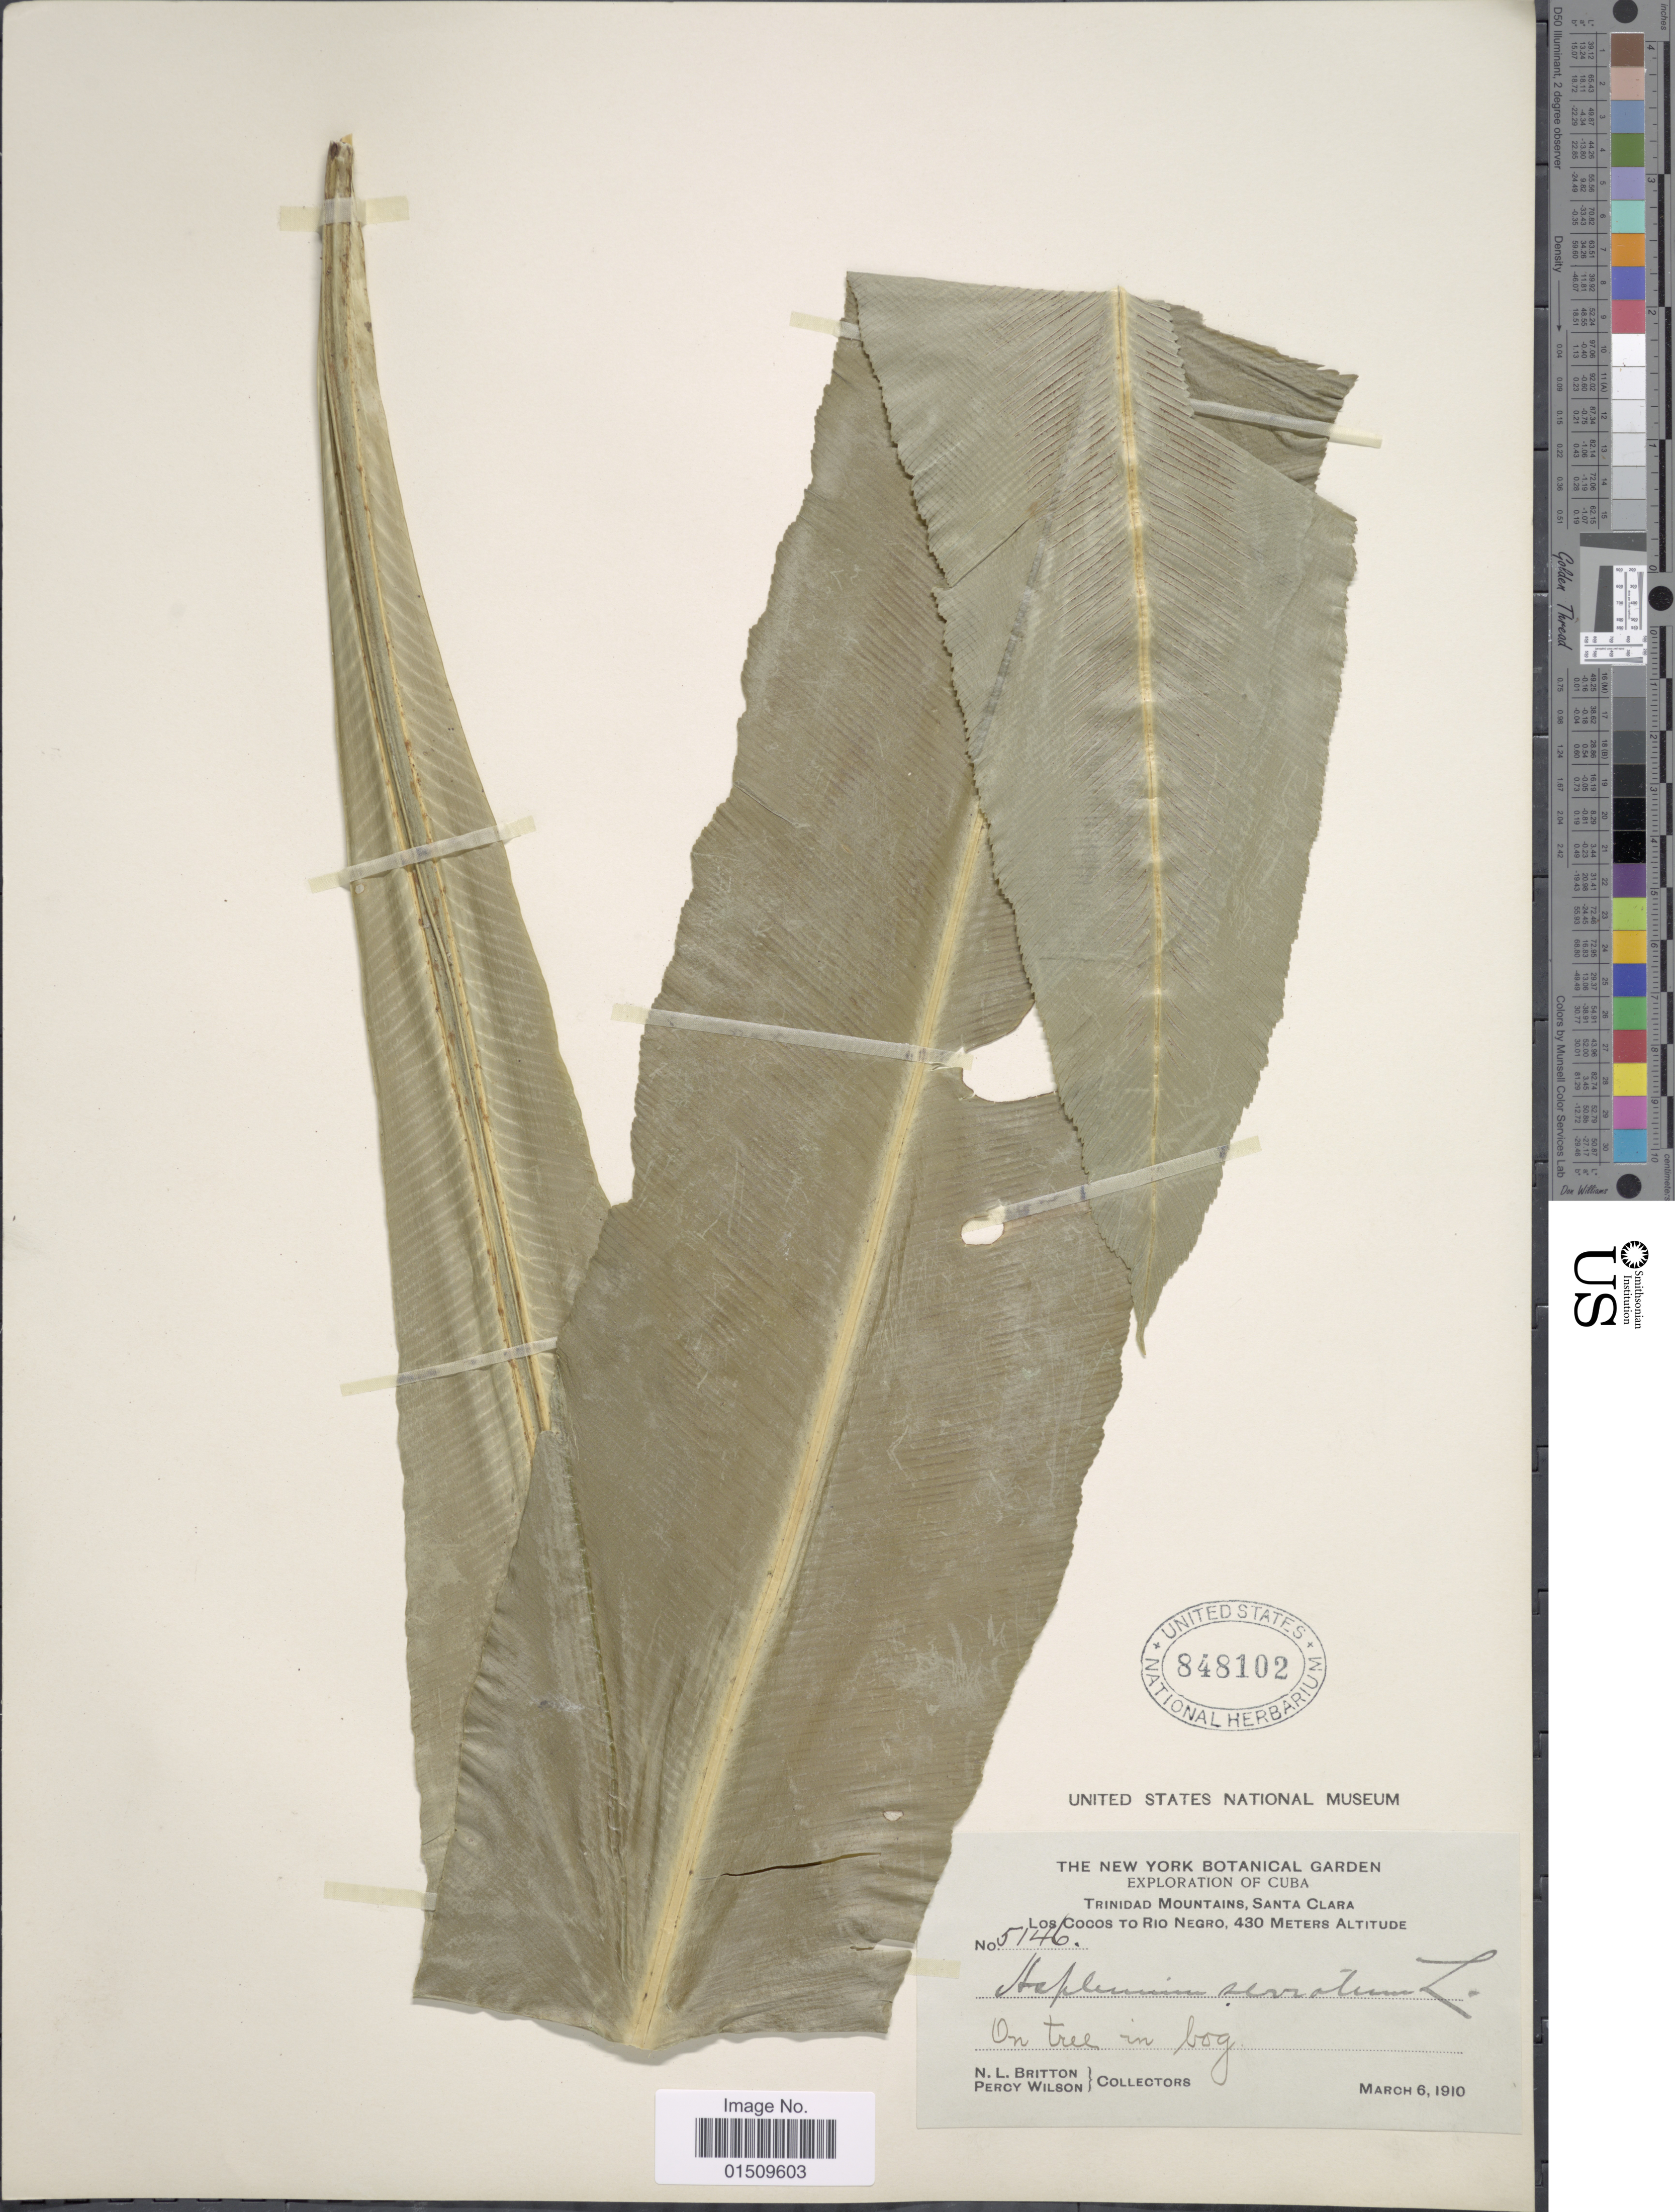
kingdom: Plantae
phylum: Tracheophyta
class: Polypodiopsida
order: Polypodiales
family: Aspleniaceae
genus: Asplenium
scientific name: Asplenium serratum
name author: L.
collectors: N. Britton & P. Wilson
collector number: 5146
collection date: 1910-03-06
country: Cuba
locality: Cuba, Trinidad Mountains, Santa Clara, Los Cocos to Rio Negro.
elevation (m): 430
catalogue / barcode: US 848102